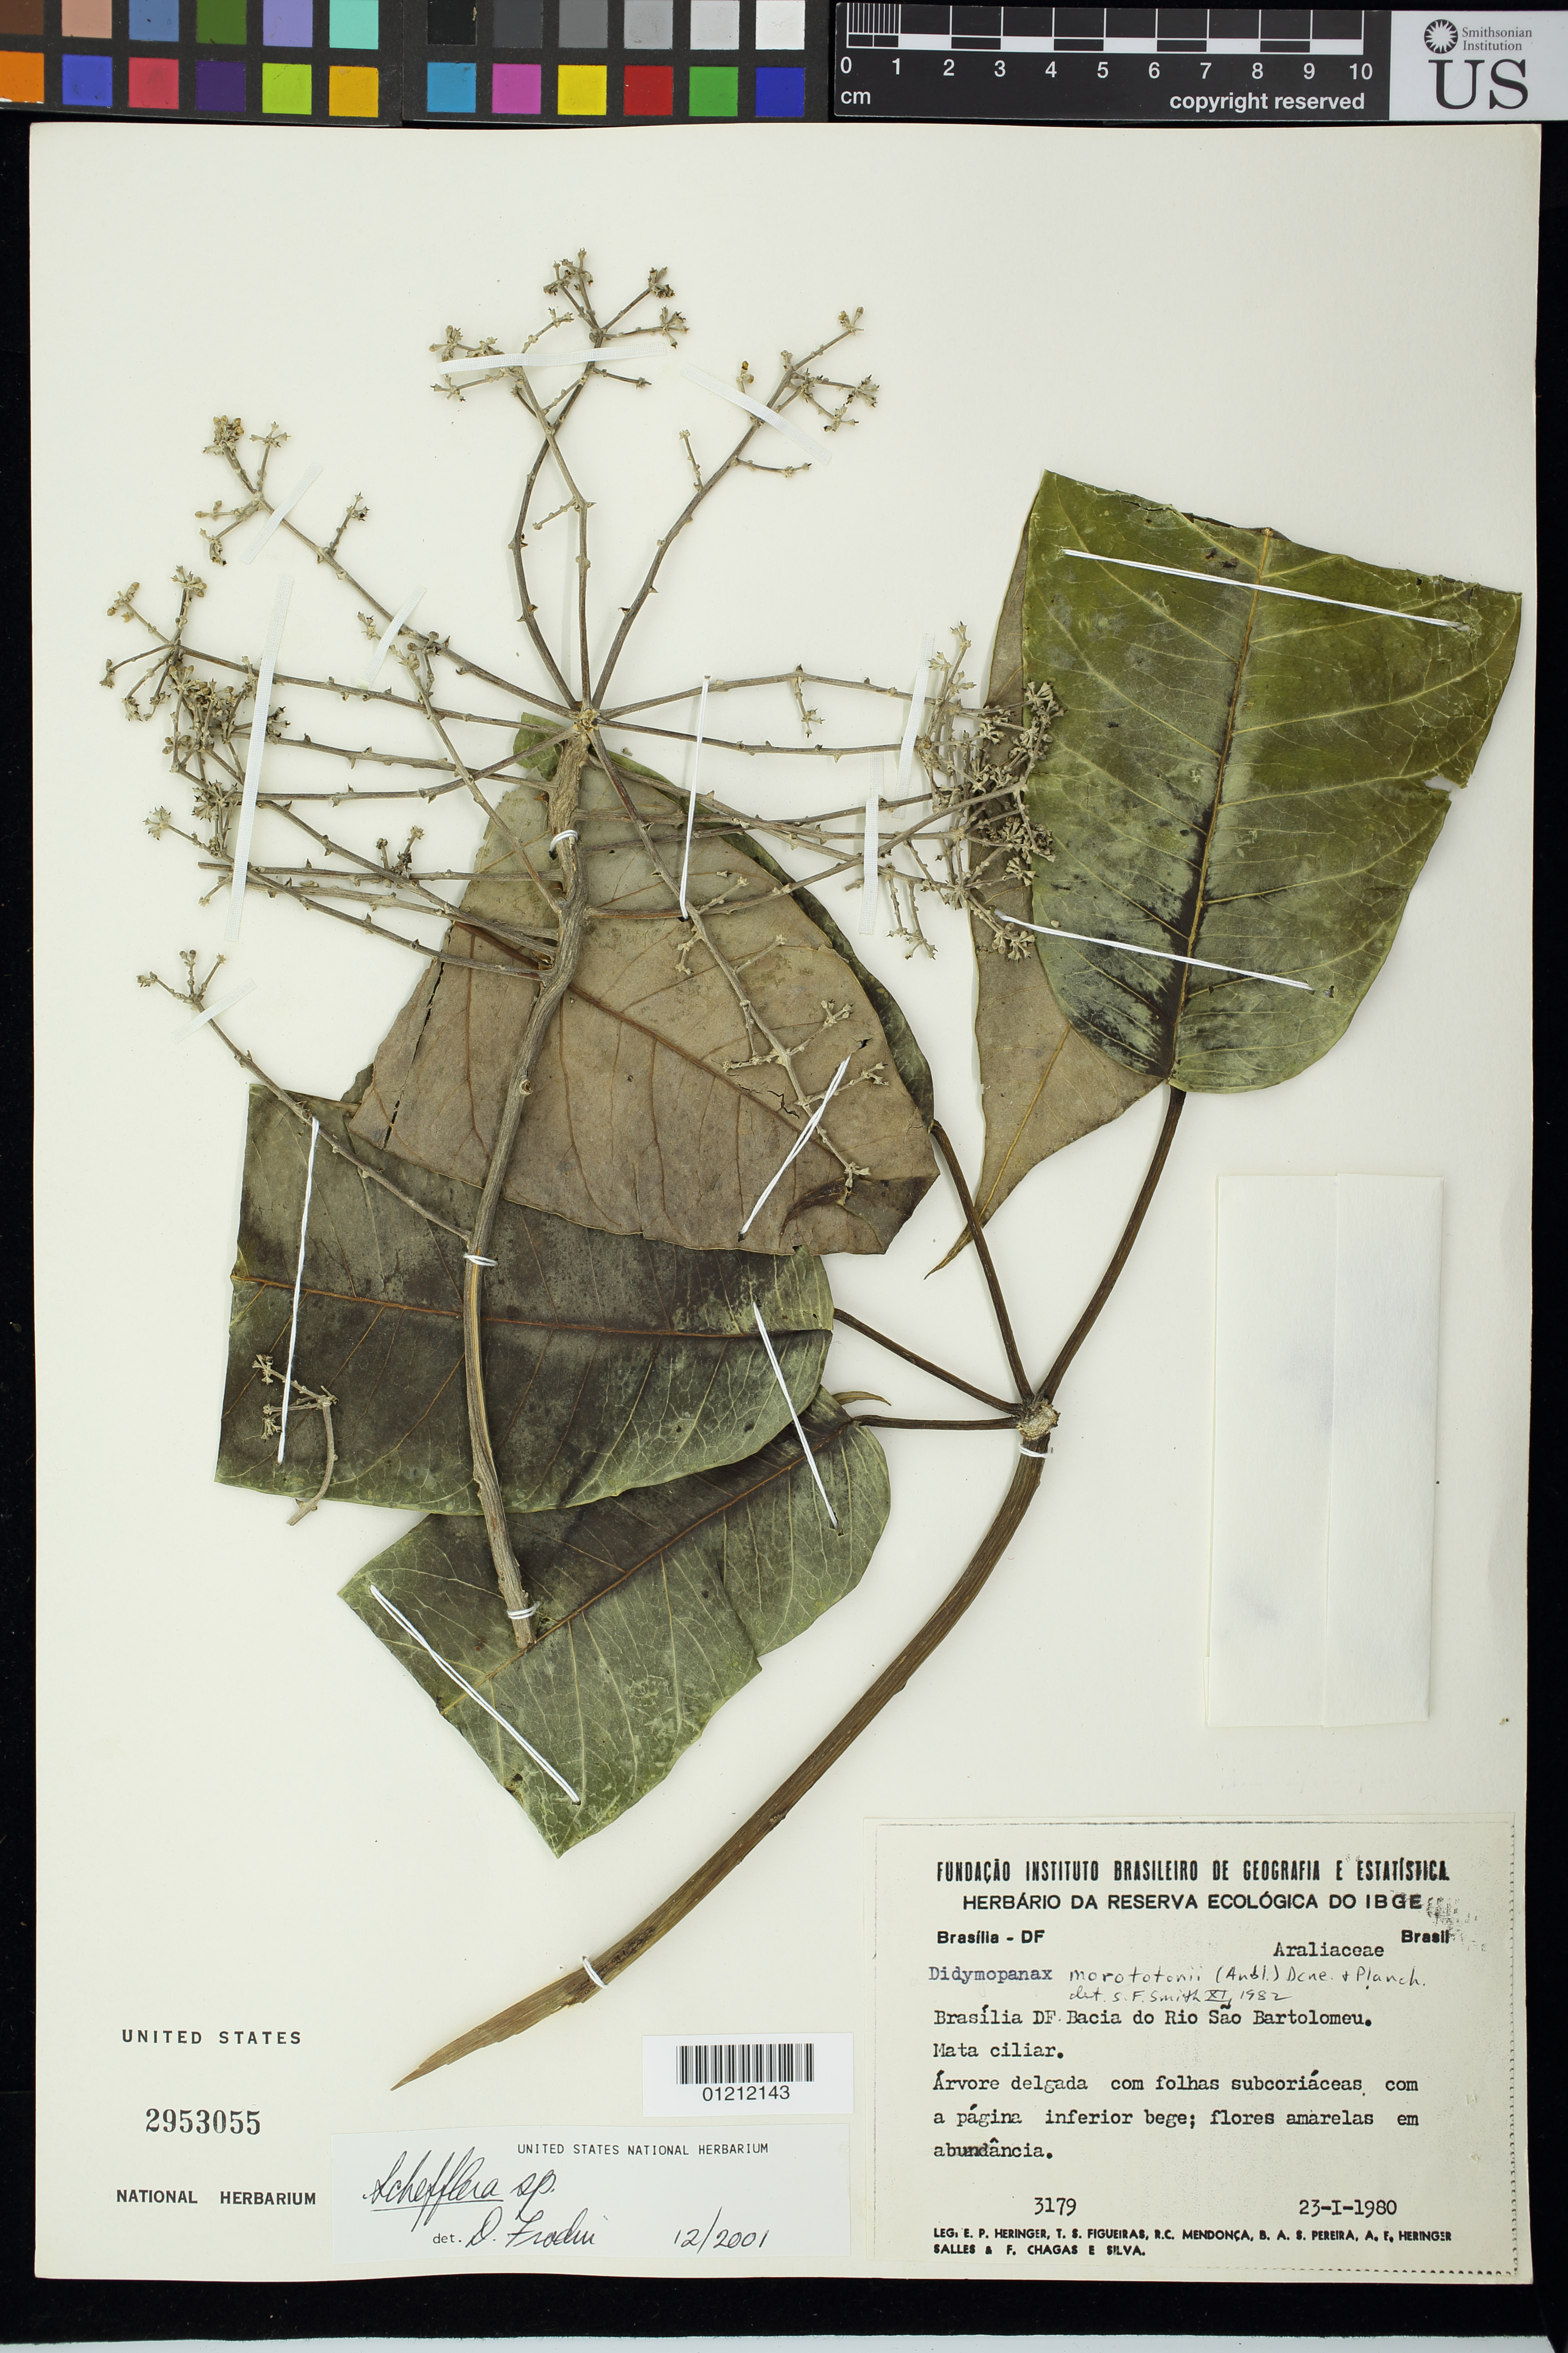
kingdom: Plantae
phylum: Tracheophyta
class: Magnoliopsida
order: Apiales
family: Araliaceae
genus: Schefflera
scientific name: Schefflera sp.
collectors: E. P. Heringer, T. S. Figueiras, R. C. Mendonça & B. A. S. Pereira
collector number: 3179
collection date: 1980-01-23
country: Brazil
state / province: Distrito Federal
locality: Brasília DF. Bacia do Rio São Bartolomeu.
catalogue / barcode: US 2953055